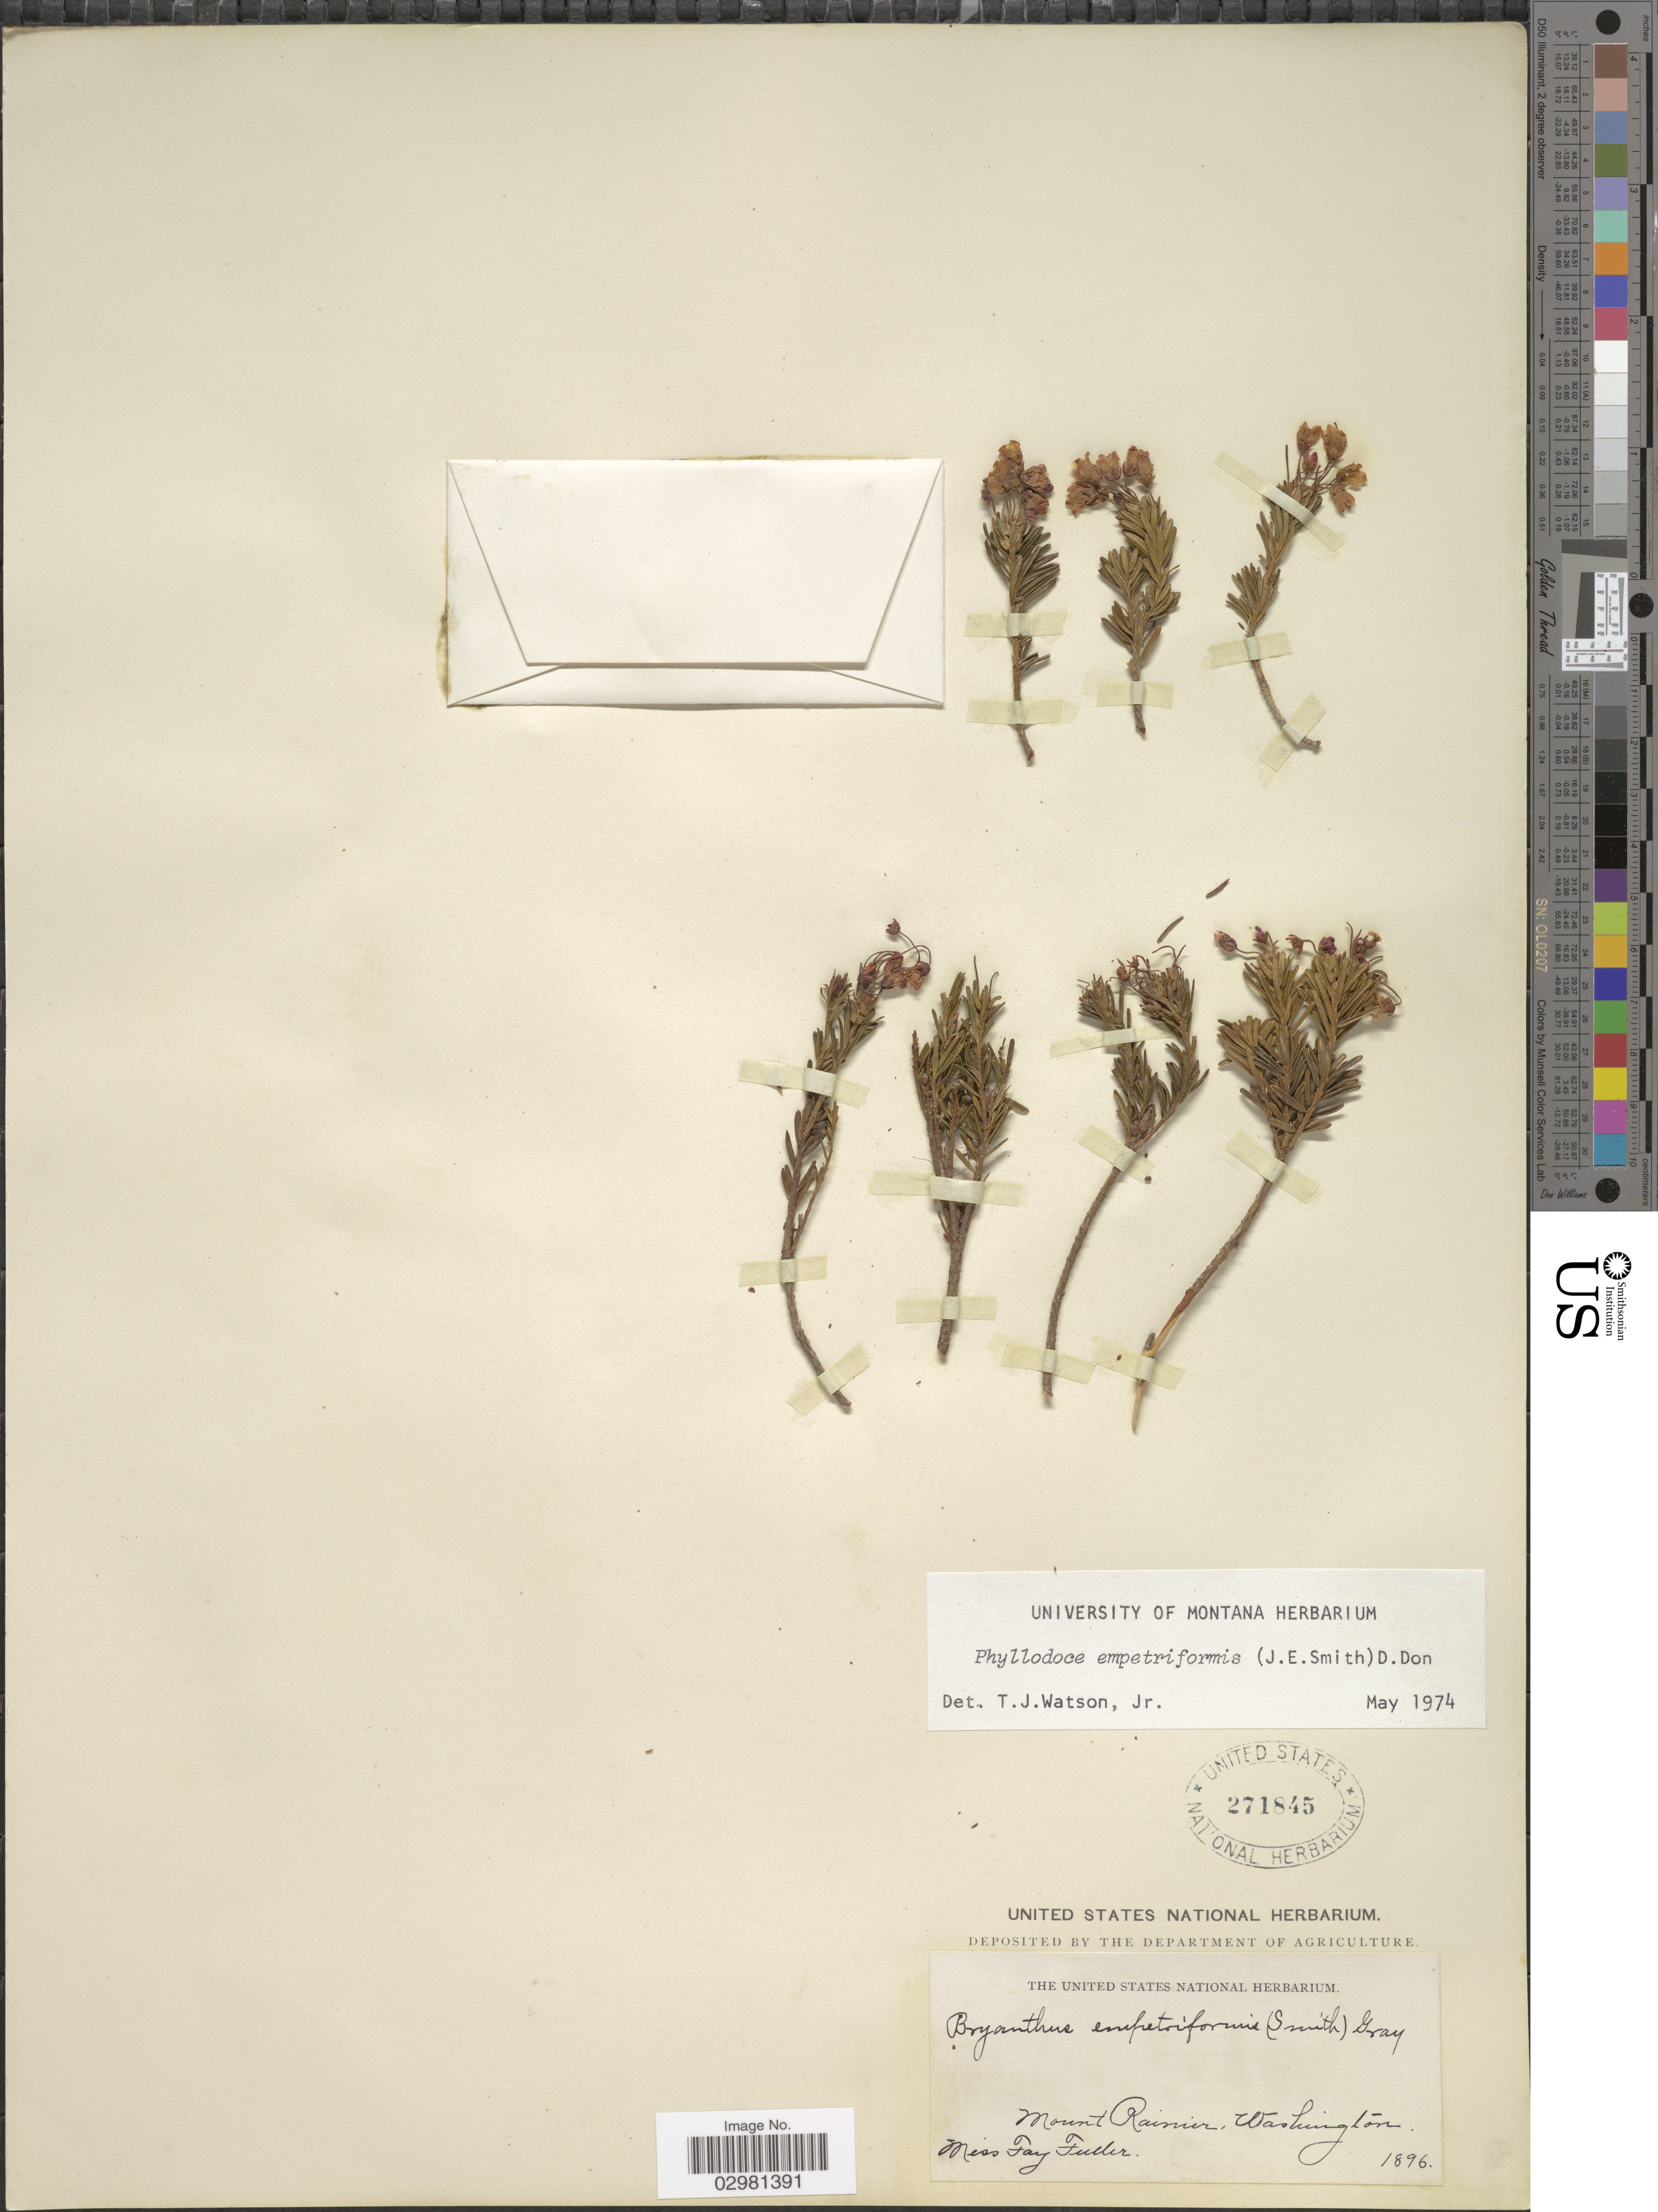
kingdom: Plantae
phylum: Tracheophyta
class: Magnoliopsida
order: Ericales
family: Ericaceae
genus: Phyllodoce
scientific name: Phyllodoce empetiformis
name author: (Small) D. Don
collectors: F. Fuller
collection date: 1896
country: United States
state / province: Washington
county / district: Pierce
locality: Mount Rainier.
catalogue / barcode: US 271845